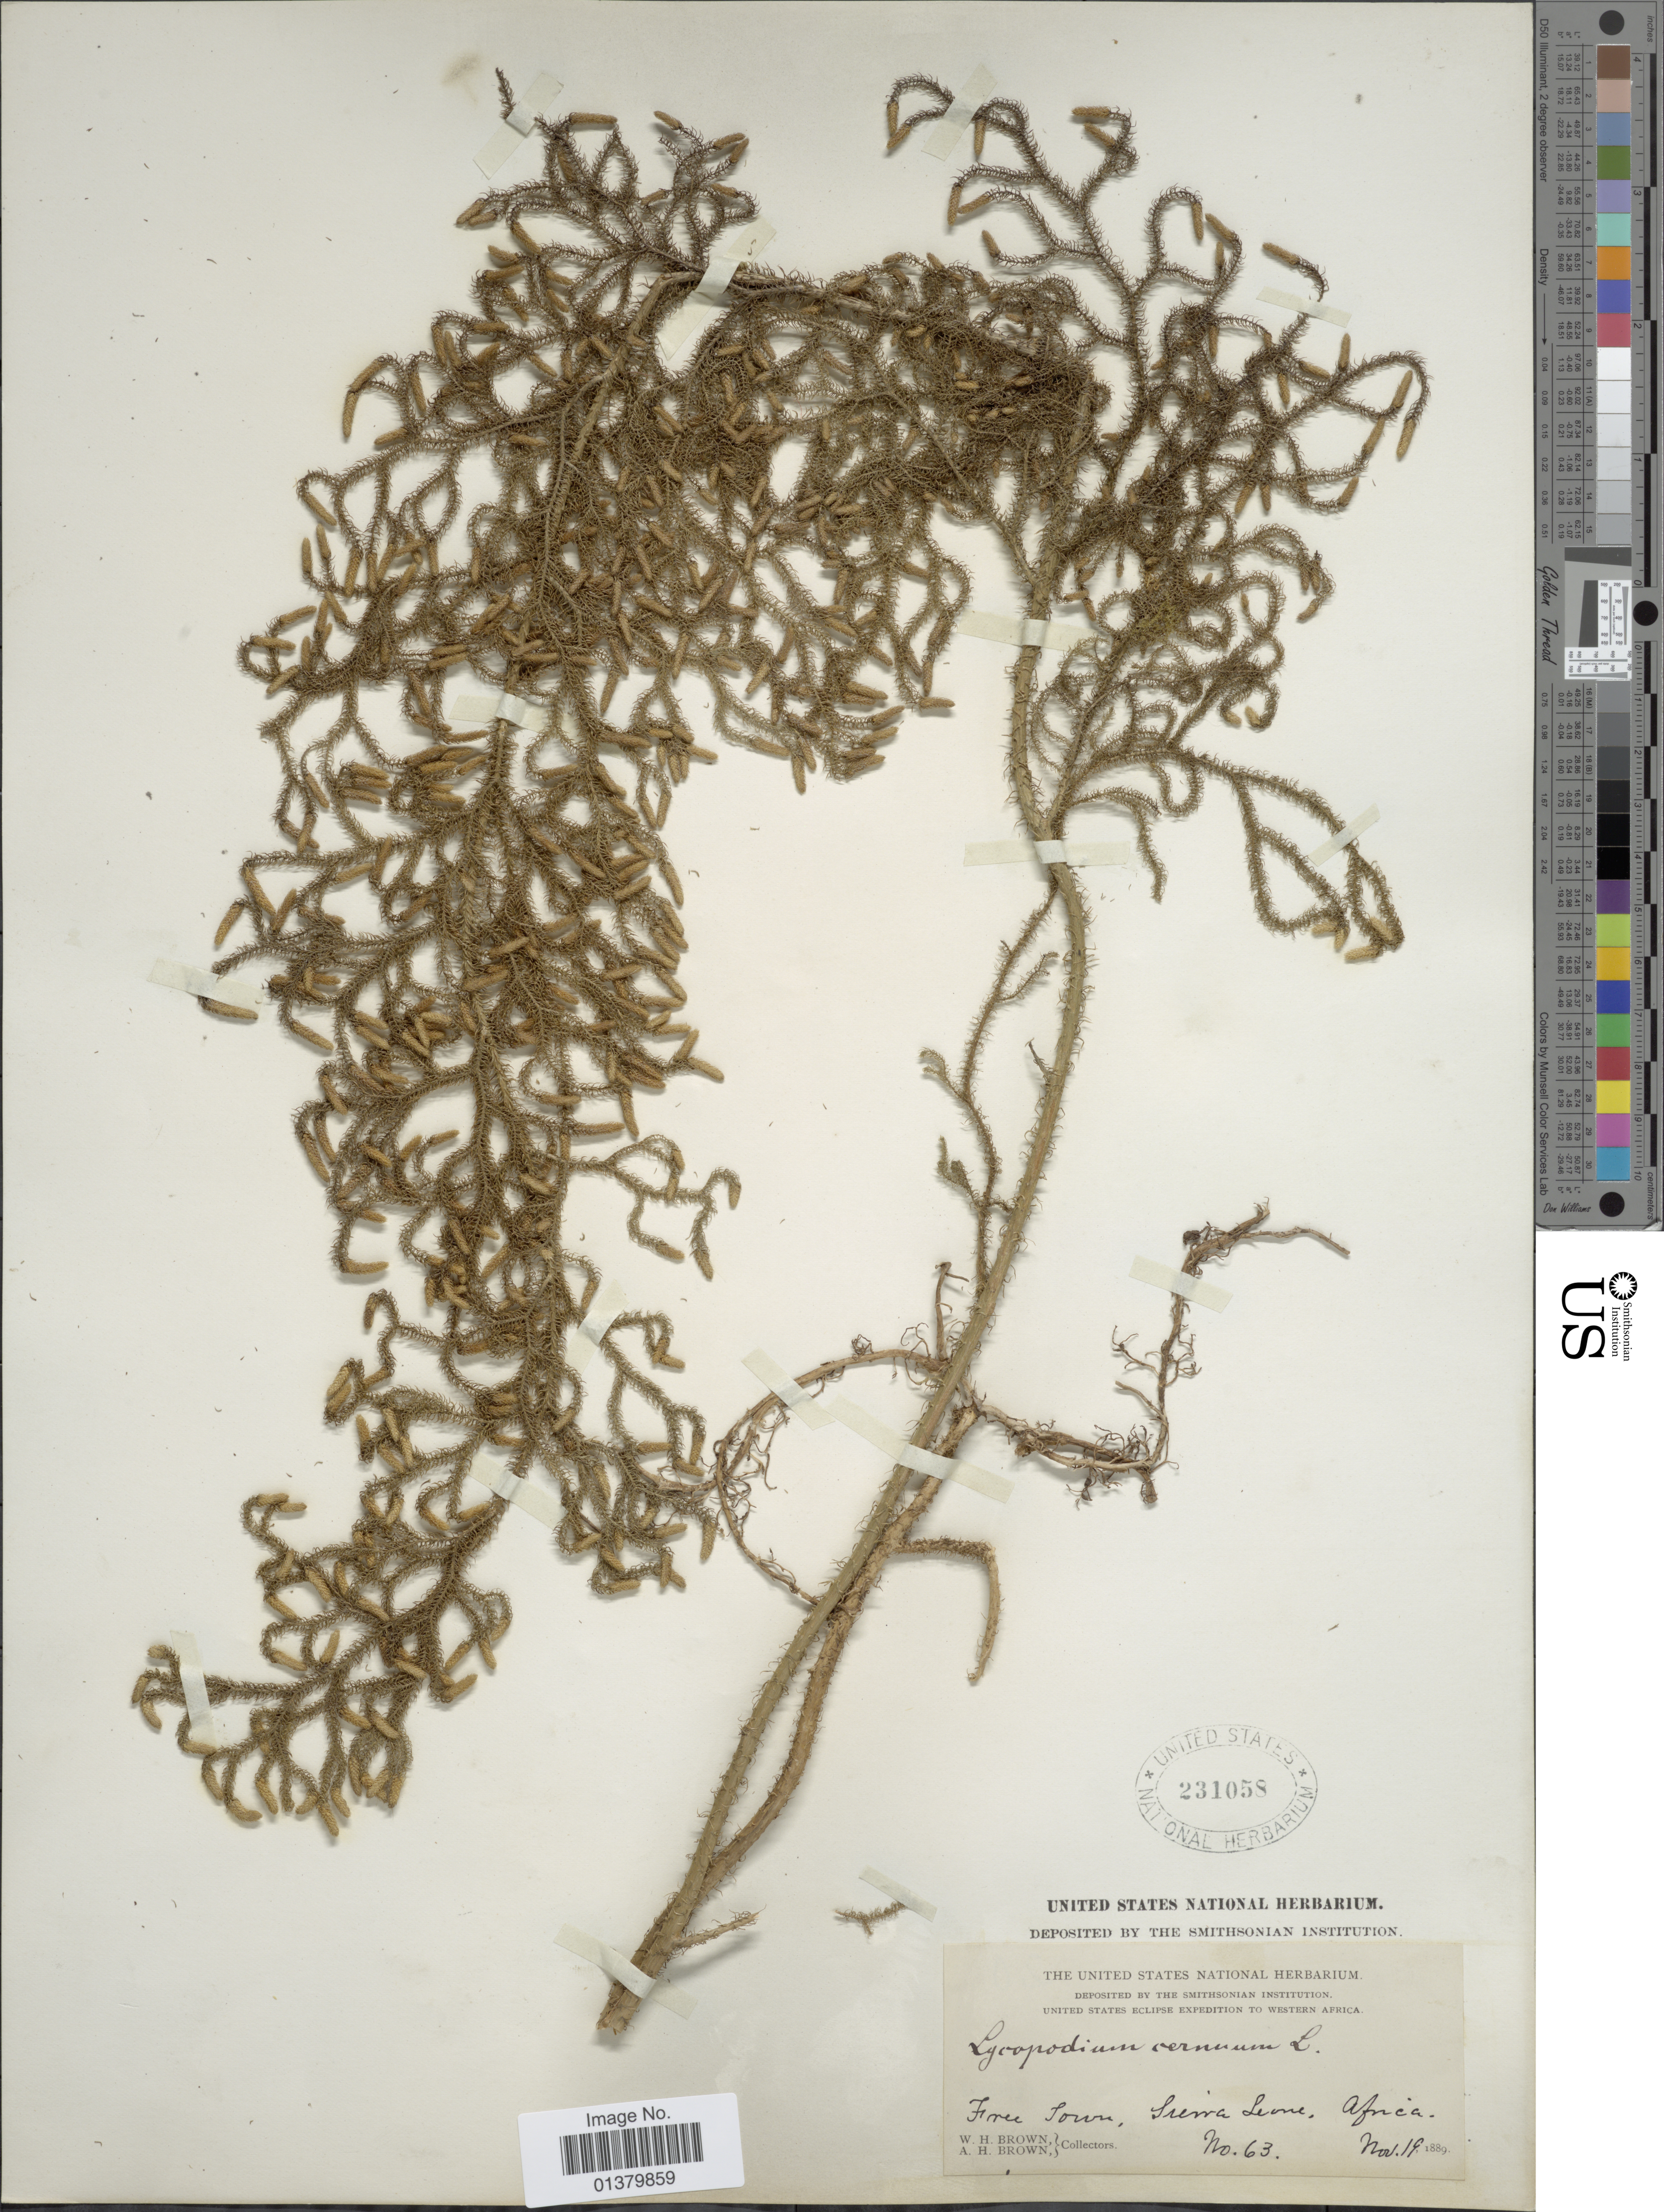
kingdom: Plantae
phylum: Tracheophyta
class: Lycopodiopsida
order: Lycopodiales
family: Lycopodiaceae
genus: Palhinhaea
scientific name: Palhinhaea cernua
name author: (L.) Vasc. & Franco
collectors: W. H. Brown & A. H. Brown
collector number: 63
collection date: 1889-11-19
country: Sierra Leone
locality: Free Town, Sierra Leone, Africa.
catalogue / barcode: US 231058